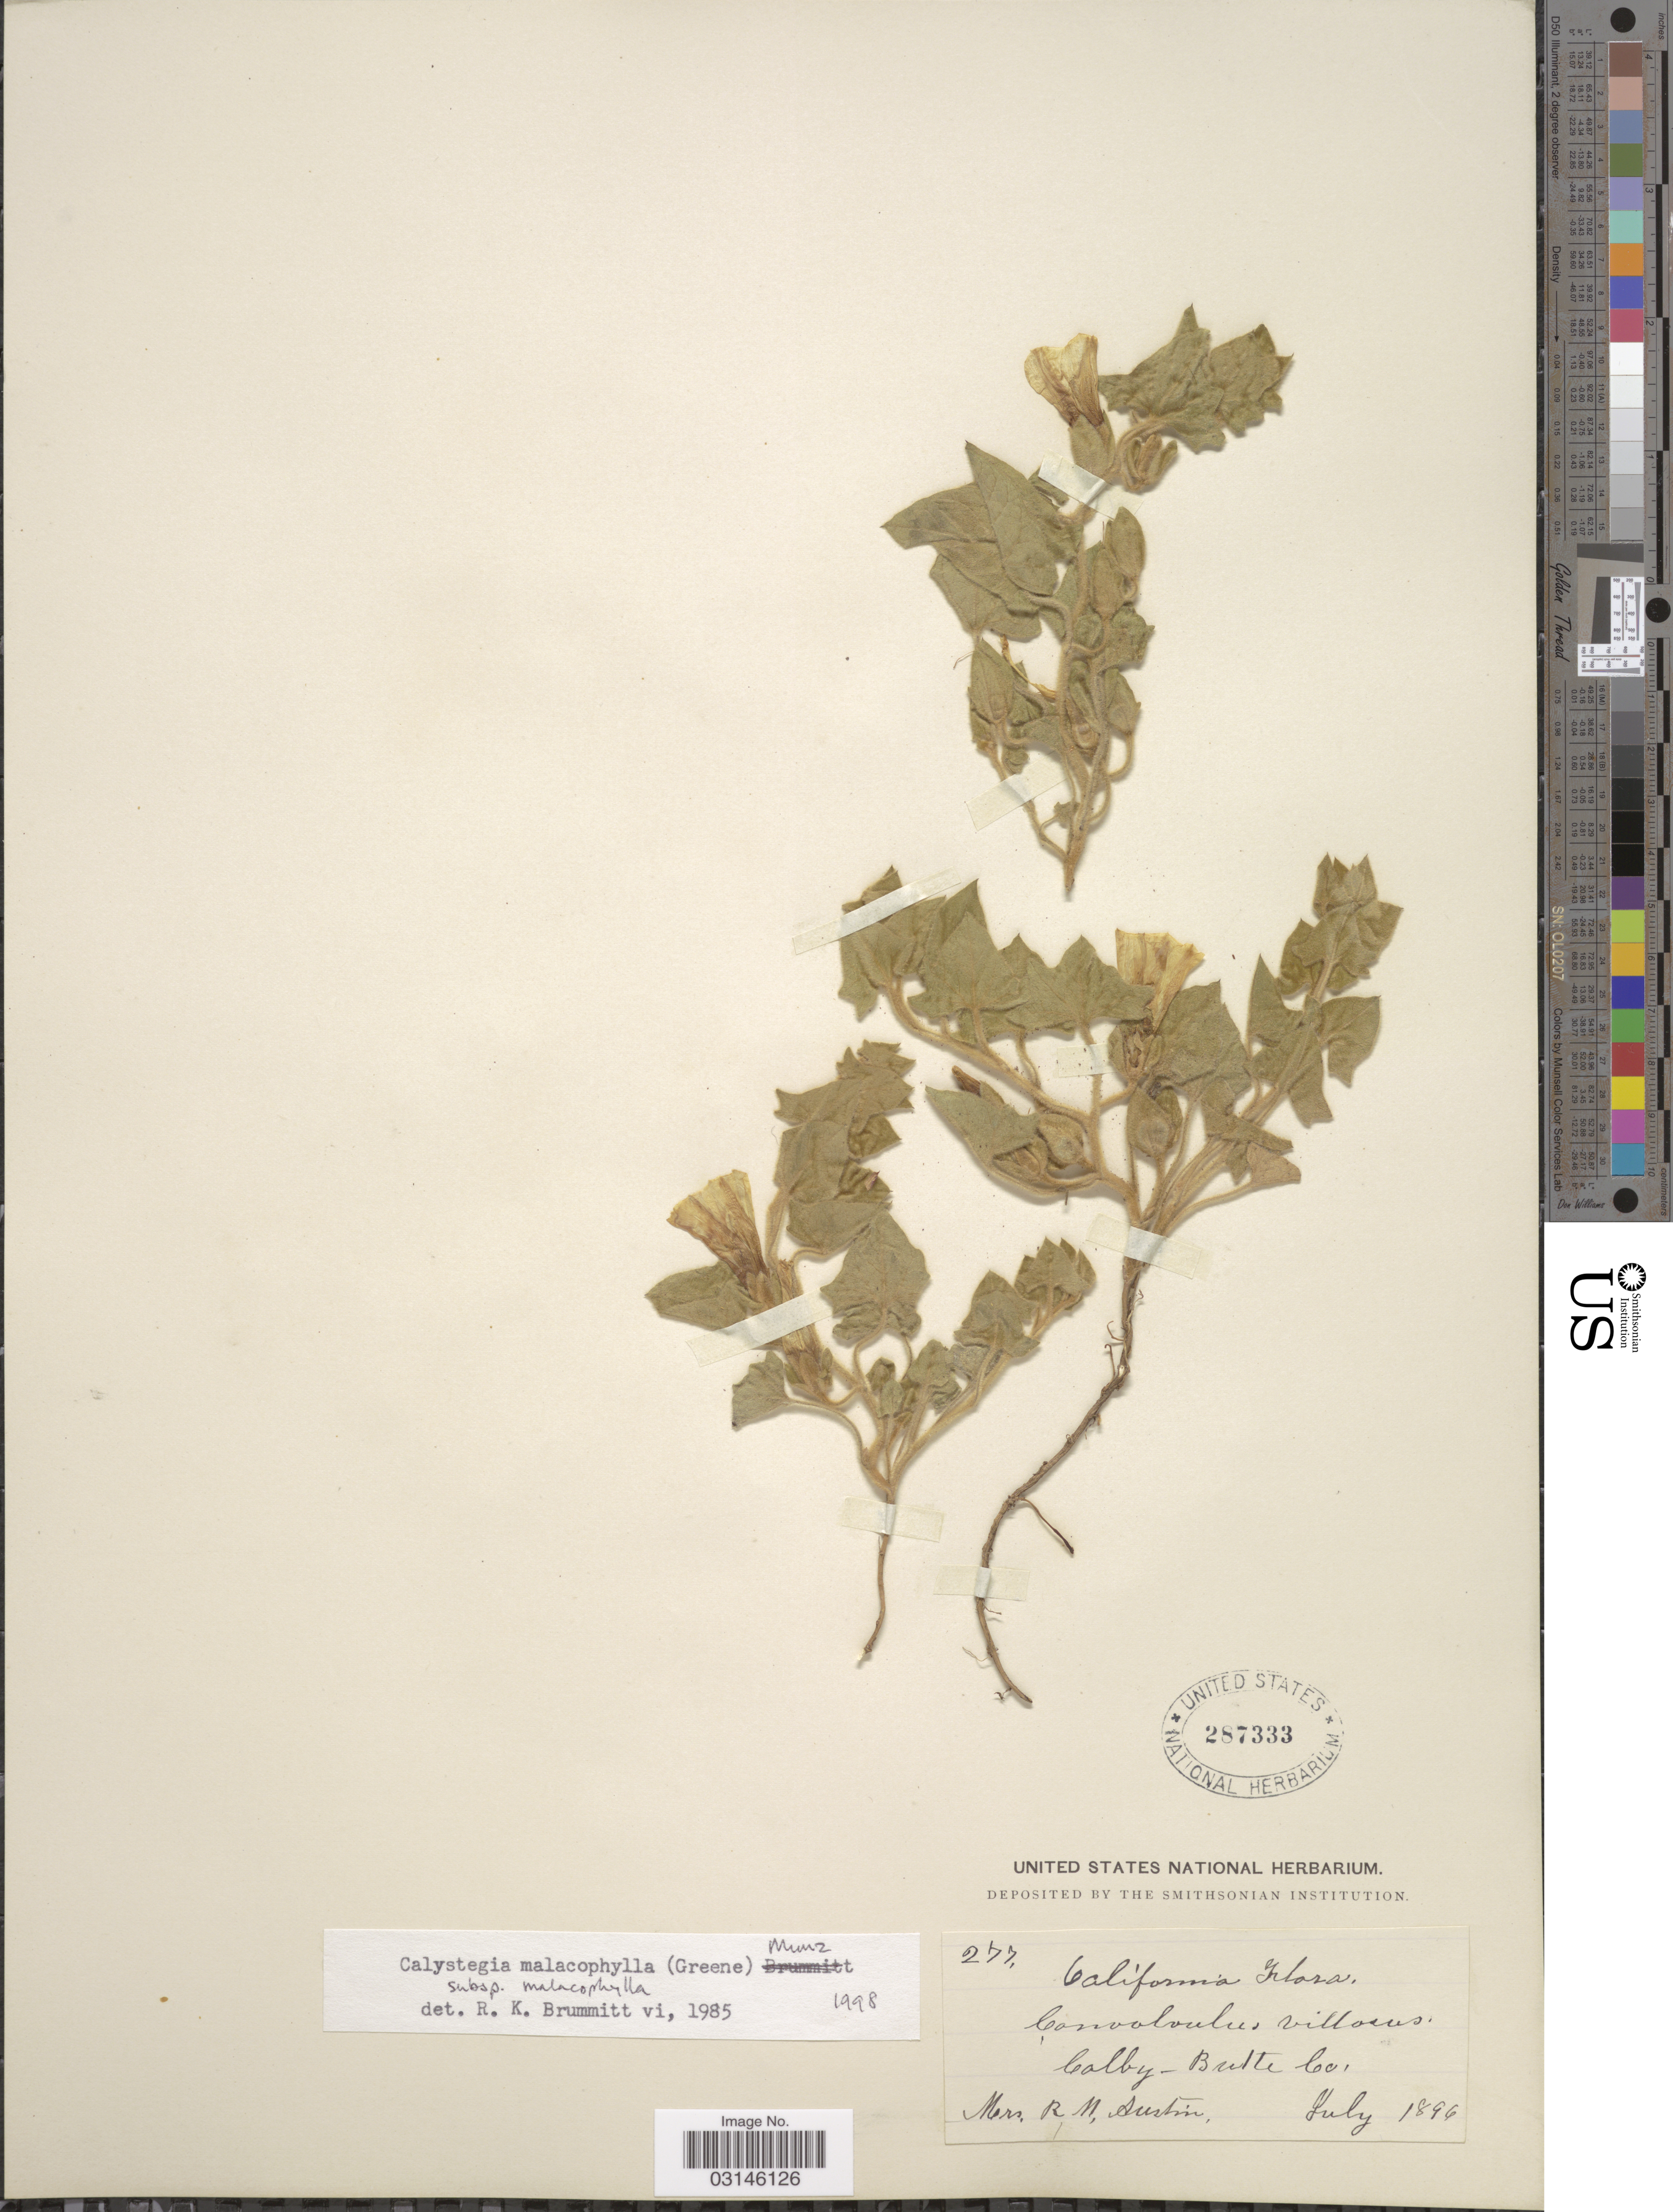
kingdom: Plantae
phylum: Tracheophyta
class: Magnoliopsida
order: Solanales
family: Convolvulaceae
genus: Calystegia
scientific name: Calystegia malacophylla subsp. malacophylla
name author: (Greene) Munz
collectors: R. Austin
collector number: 277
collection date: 1896-07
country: United States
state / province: California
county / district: Butte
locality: Colby-Butte Co.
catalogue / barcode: US 287333